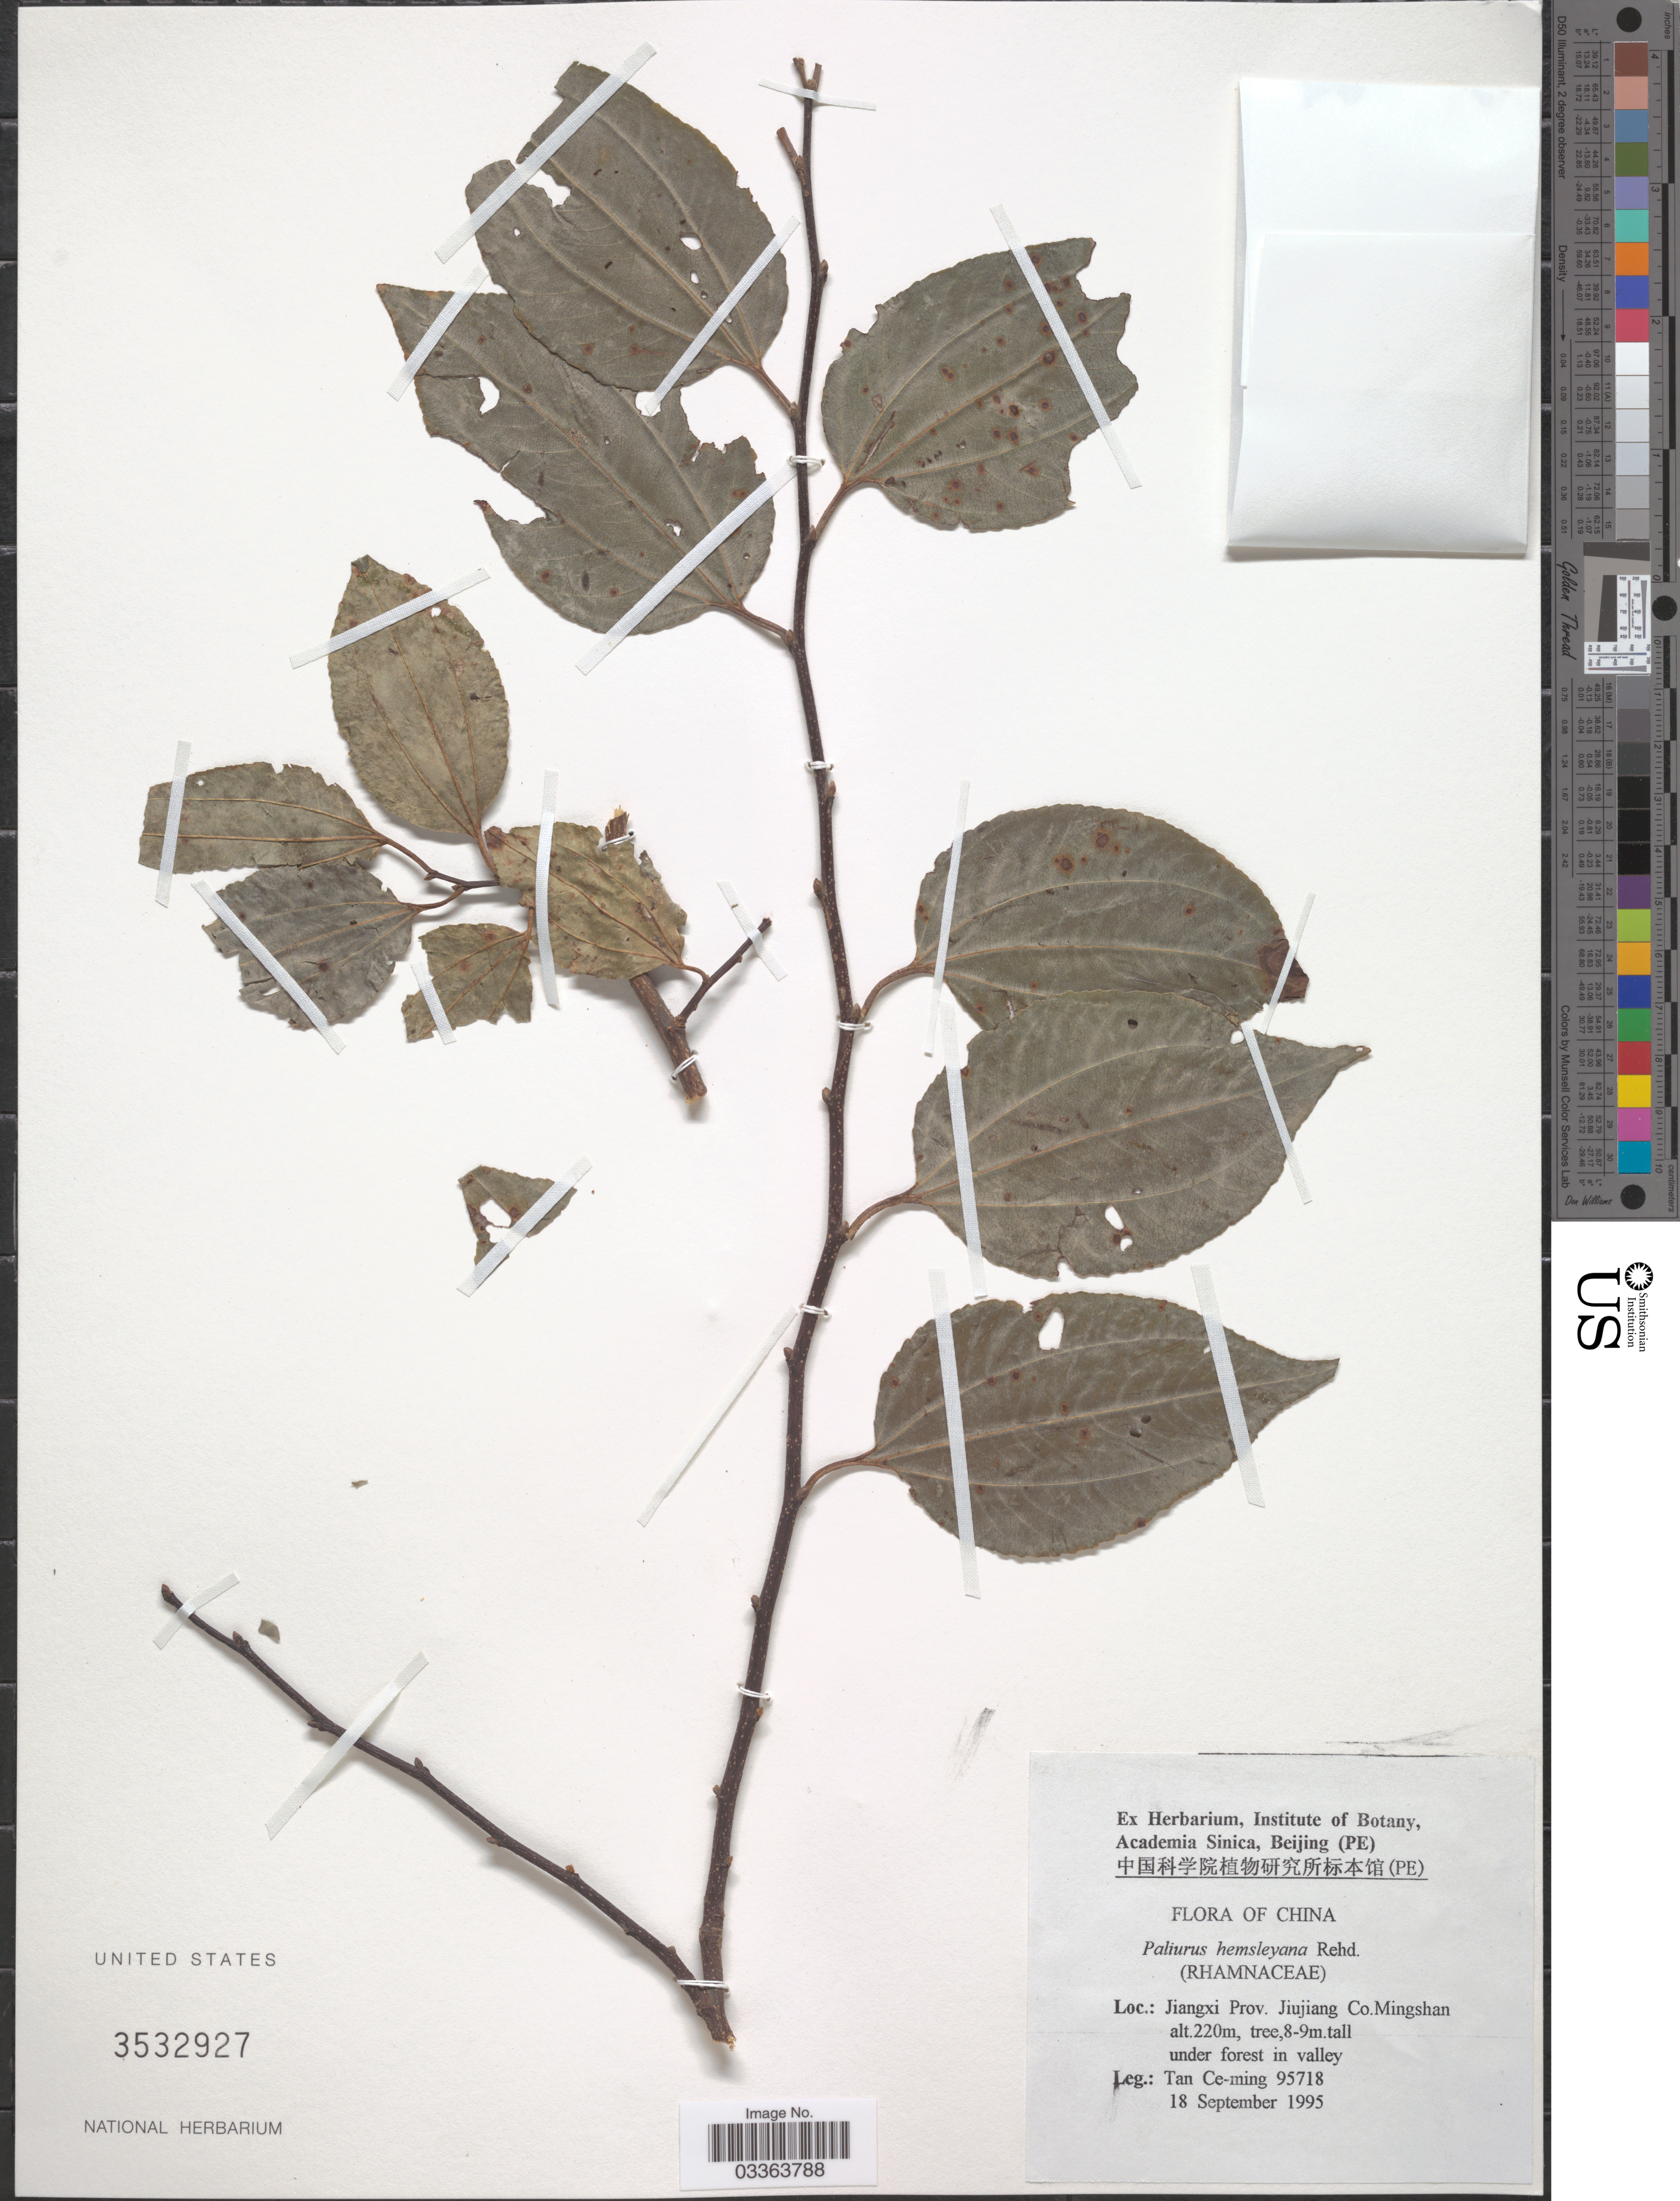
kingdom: Plantae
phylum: Tracheophyta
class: Magnoliopsida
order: Rosales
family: Rhamnaceae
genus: Paliurus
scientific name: Paliurus hemsleyanus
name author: Rehder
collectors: Tan Ce-Ming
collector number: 95718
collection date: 1995-09-18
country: China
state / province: Jiangxi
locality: Jiujiang Co. Mingshan.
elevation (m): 220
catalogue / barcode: US 3532927